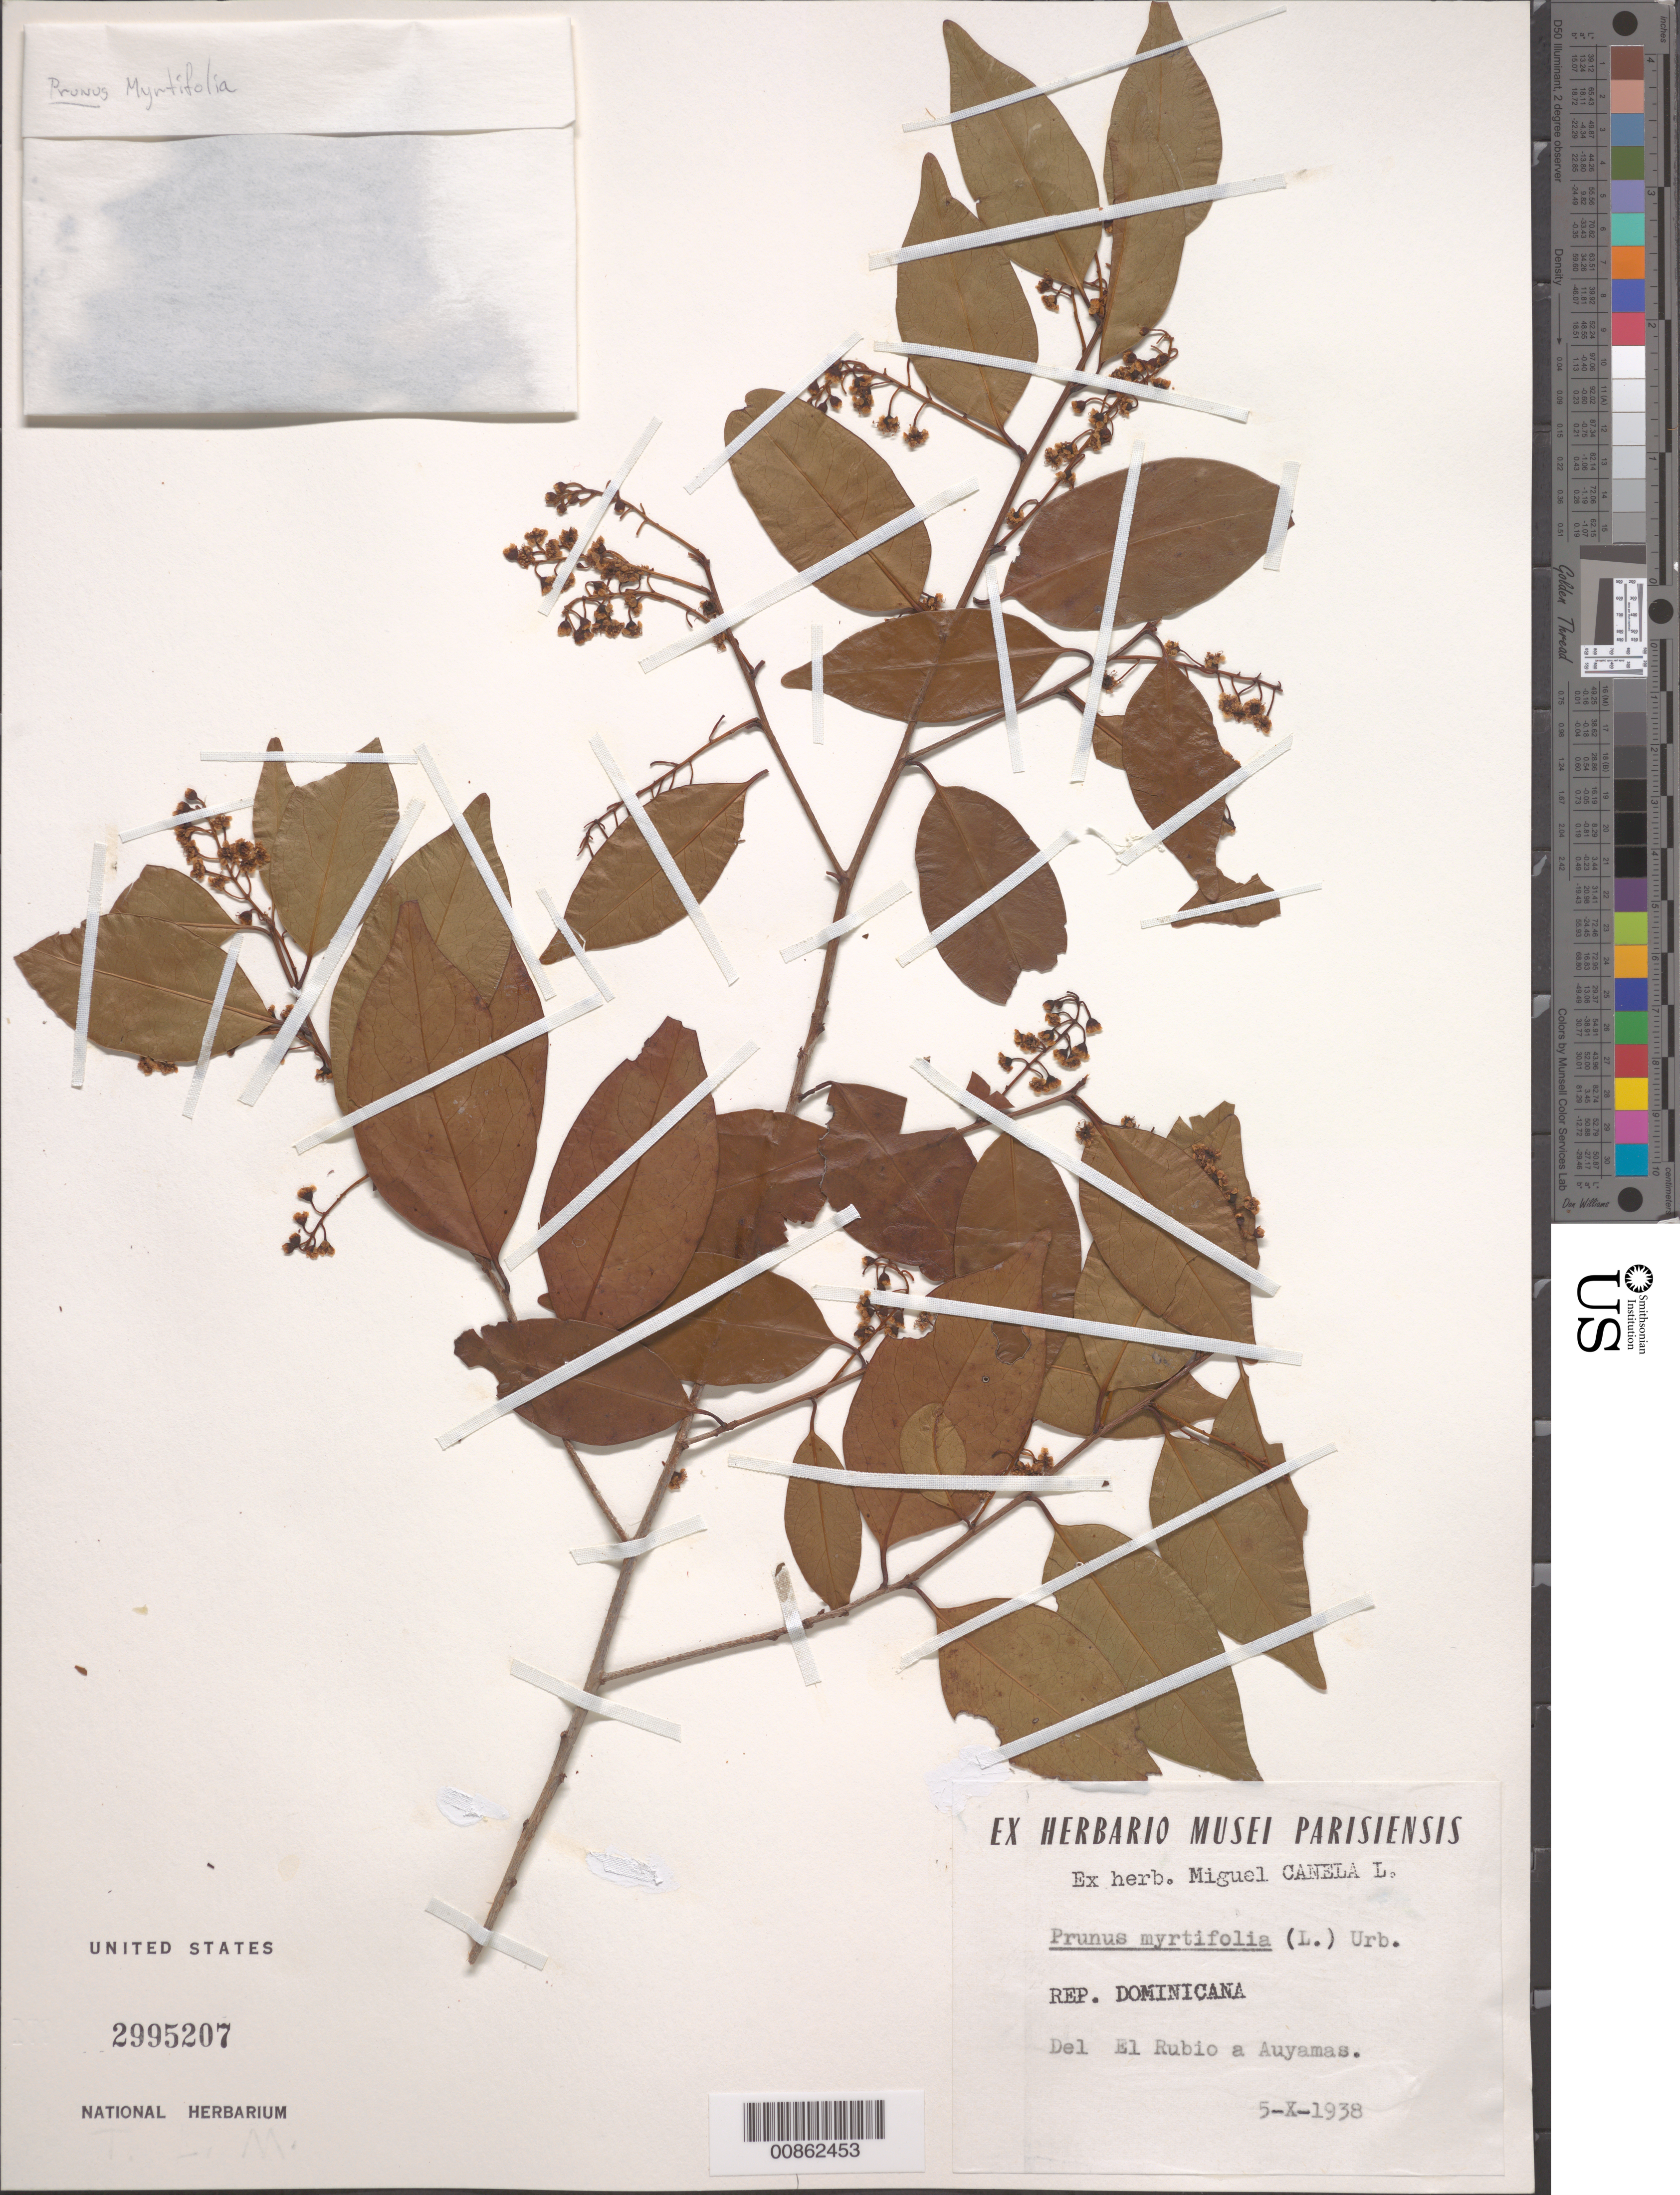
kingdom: Plantae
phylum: Tracheophyta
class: Magnoliopsida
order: Rosales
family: Rosaceae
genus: Prunus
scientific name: Prunus myrtifolia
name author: (L.) Urb.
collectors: M. Canela Lazaro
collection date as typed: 05 Oct 1938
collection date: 1938-10-05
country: Dominican Republic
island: Hispaniola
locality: De El Rubio a Auyamas.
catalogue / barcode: US 2995207